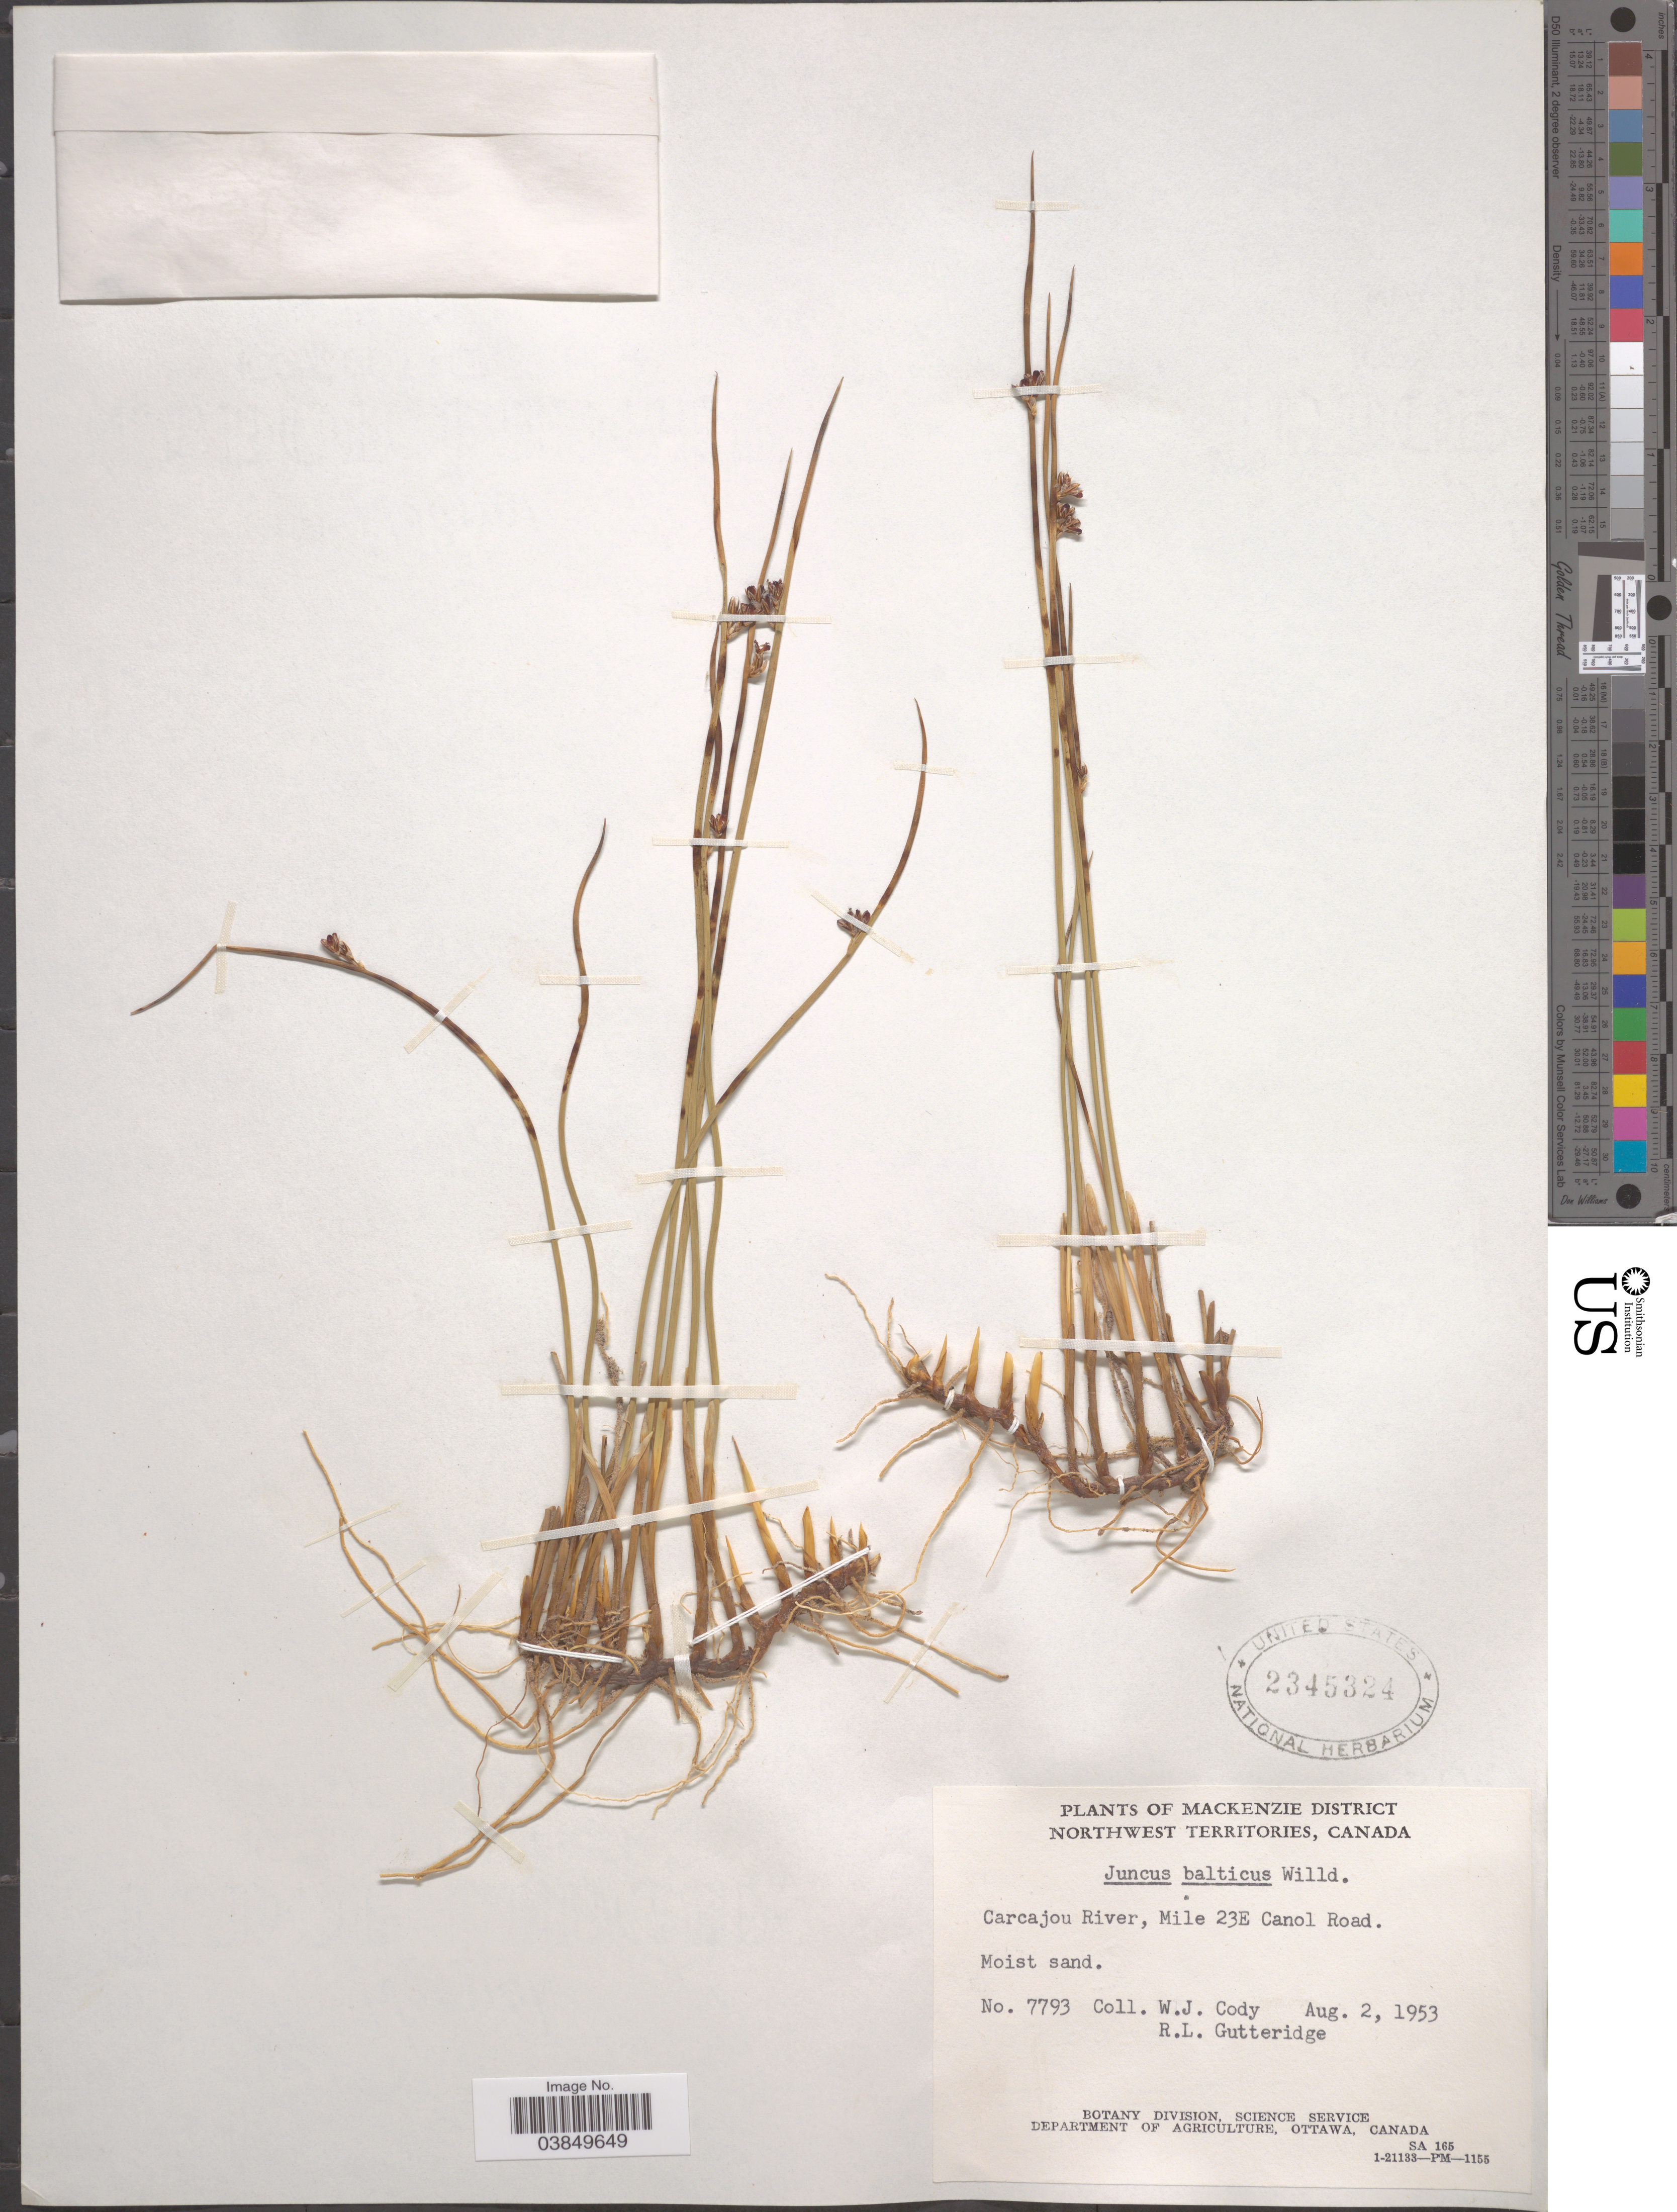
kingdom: Plantae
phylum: Tracheophyta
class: Liliopsida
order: Poales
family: Juncaceae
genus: Juncus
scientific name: Juncus balticus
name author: Willd.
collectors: W. Cody & R. Gutteridge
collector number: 7793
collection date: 1953-08-02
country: Canada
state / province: Northwest Territories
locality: Mackenzie District. Carcajou River, Mile 23E Canol Road.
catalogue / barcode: US 2345324